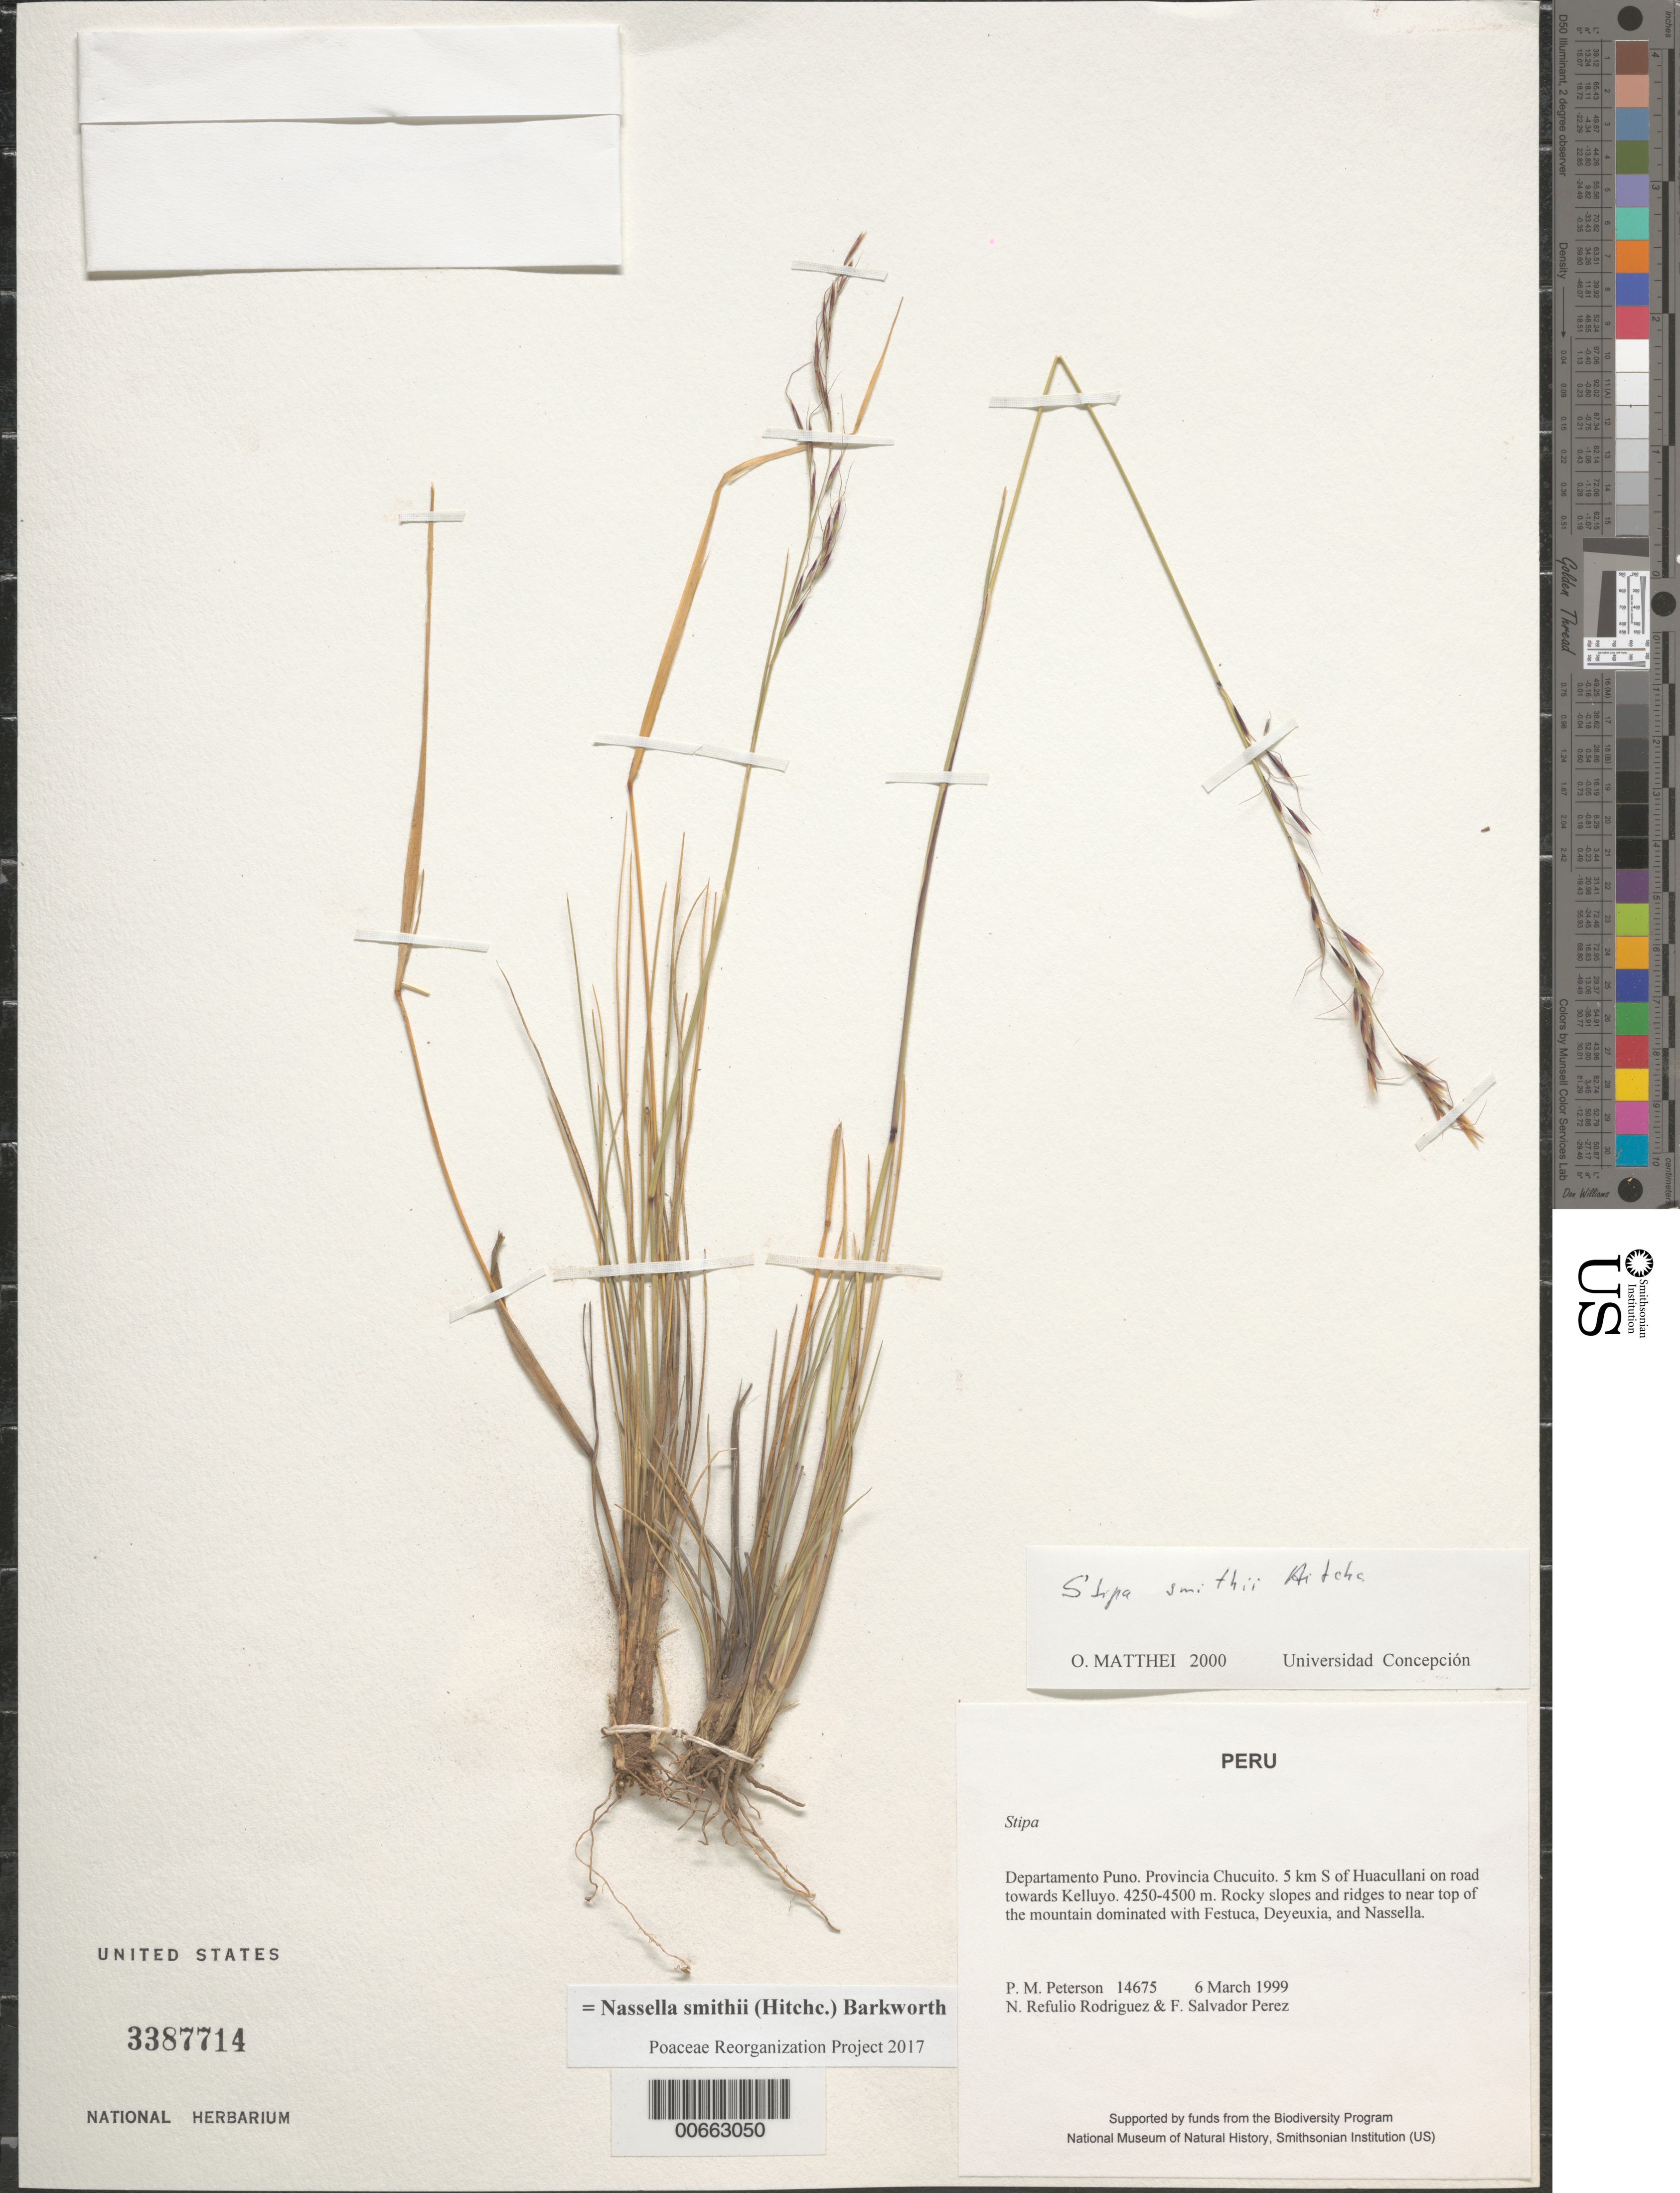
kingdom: Plantae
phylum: Tracheophyta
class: Liliopsida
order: Poales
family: Poaceae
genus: Nassella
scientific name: Nassella smithii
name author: (Hitchc.) Barkworth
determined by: Poaceae Reorganization Project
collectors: P. M. Peterson, N. Refulio-Rodríguez & F. Salvador Perez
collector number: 14675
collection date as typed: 06 Mar 1999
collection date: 1999-03-06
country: Peru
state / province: Puno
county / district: Chucuito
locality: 5 km S of Huacullani on road towards Kelluyo.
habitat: Rocky slopes and ridges to near top of the mountain dominated with Festuca, Deyeuxia and Nassella.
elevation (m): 4250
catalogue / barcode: US 3387714